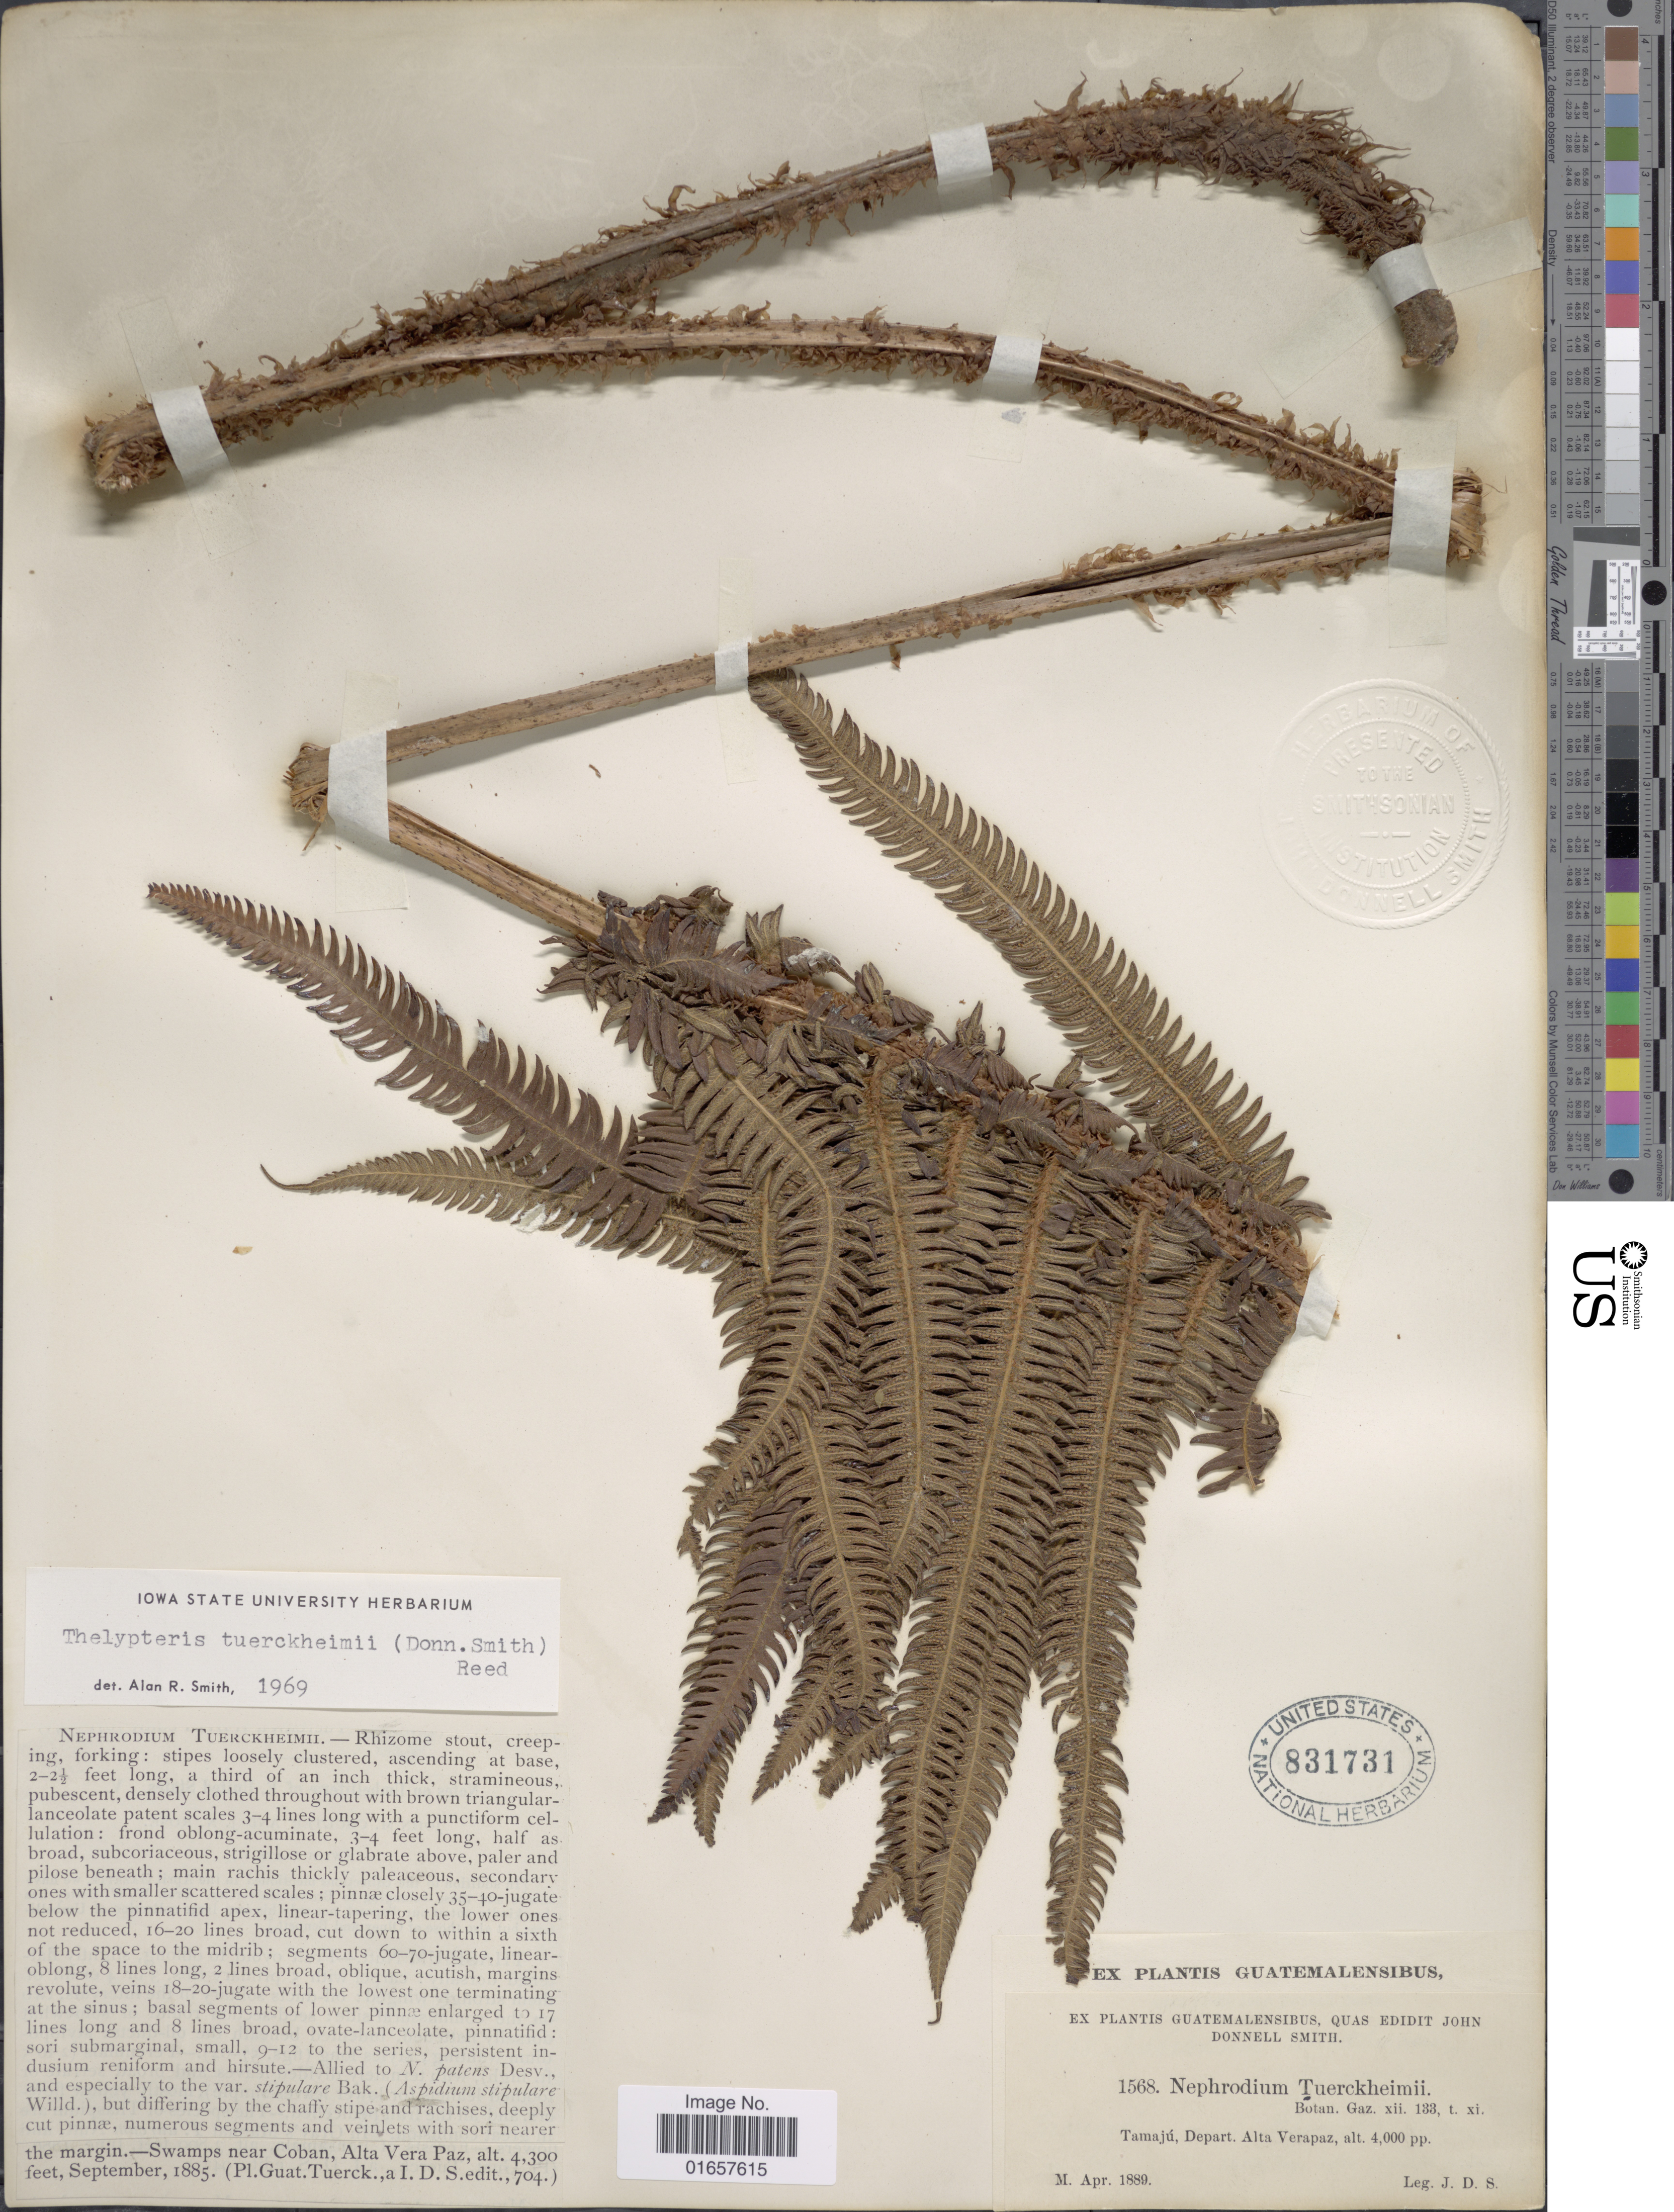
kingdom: Plantae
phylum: Tracheophyta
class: Polypodiopsida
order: Polypodiales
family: Thelypteridaceae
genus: Christella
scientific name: Christella tuerckheimii comb. ined.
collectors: J. Donnell Smith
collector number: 1568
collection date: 1889-04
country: Guatemala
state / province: Alta Verapaz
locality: Guatemalensibus, Tamaju, Depart. Alta Verapaz.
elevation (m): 1219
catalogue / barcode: US 831731